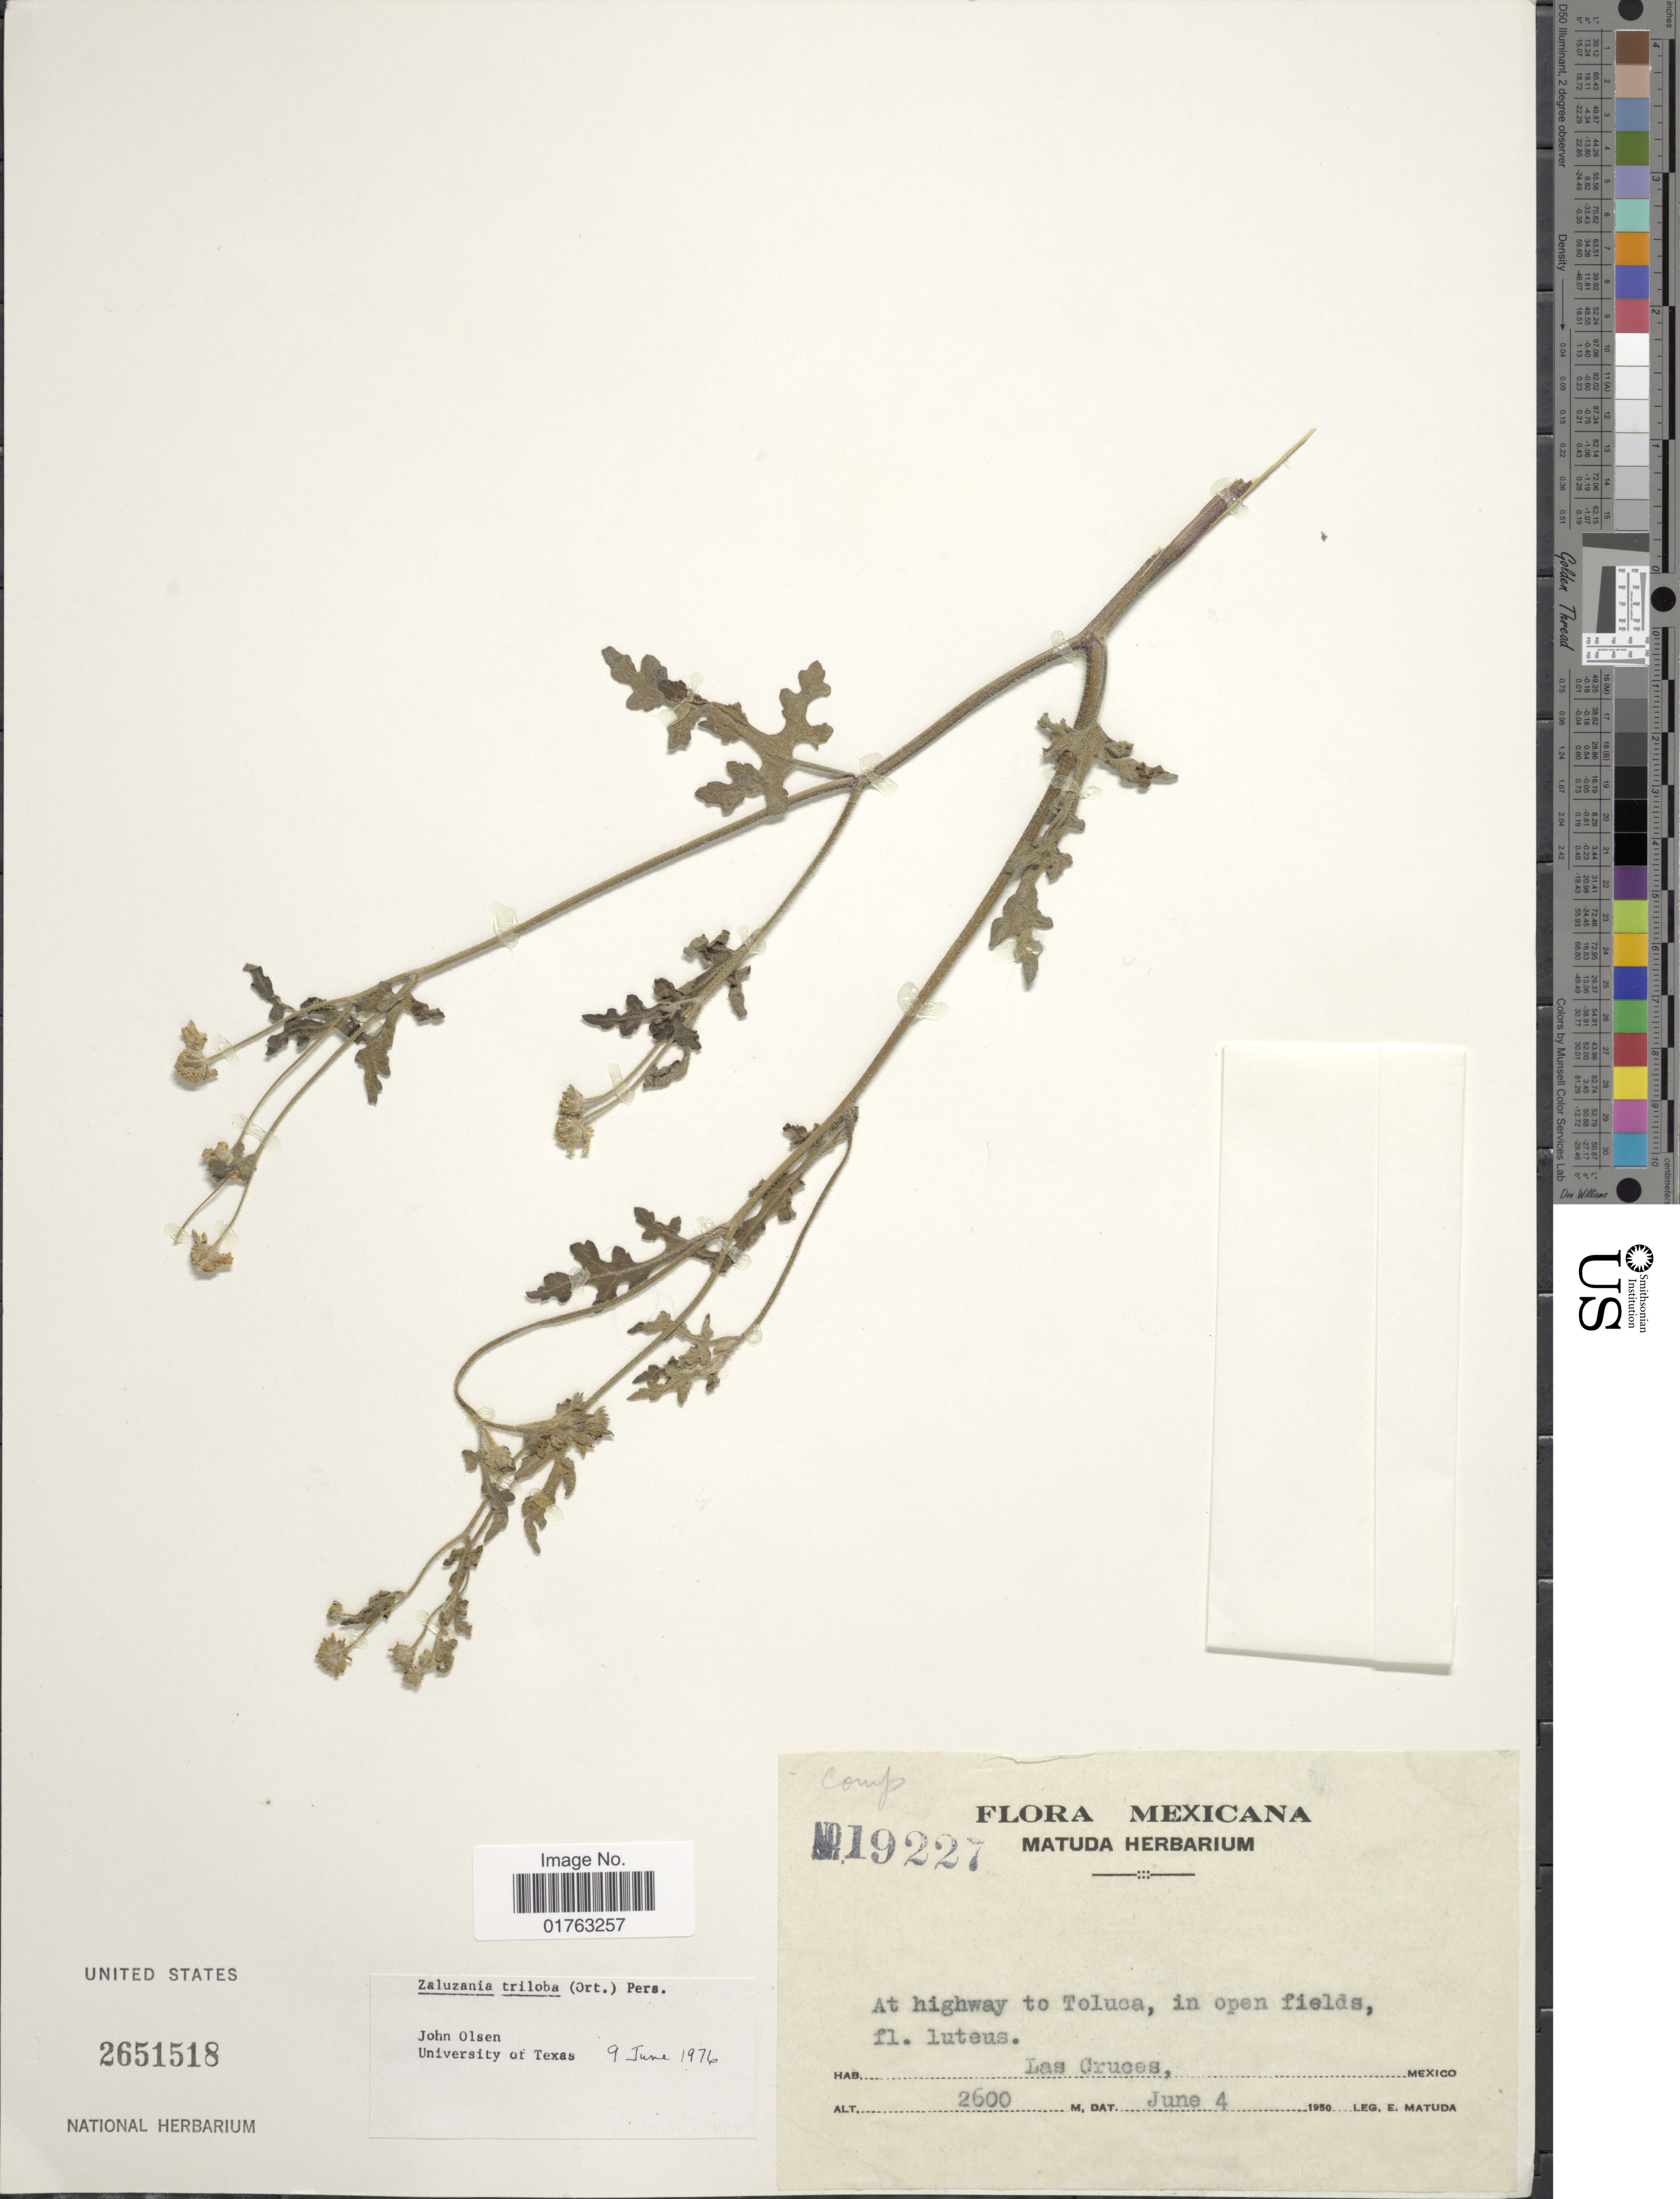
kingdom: Plantae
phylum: Tracheophyta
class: Magnoliopsida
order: Asterales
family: Asteraceae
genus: Zaluzania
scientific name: Zaluzania triloba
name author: (Ortega) Pers.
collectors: E. Matuda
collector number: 19227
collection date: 1950-06-04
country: Mexico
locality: Las Cruces. At Highway to Toluca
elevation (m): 2600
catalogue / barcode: US 2651518